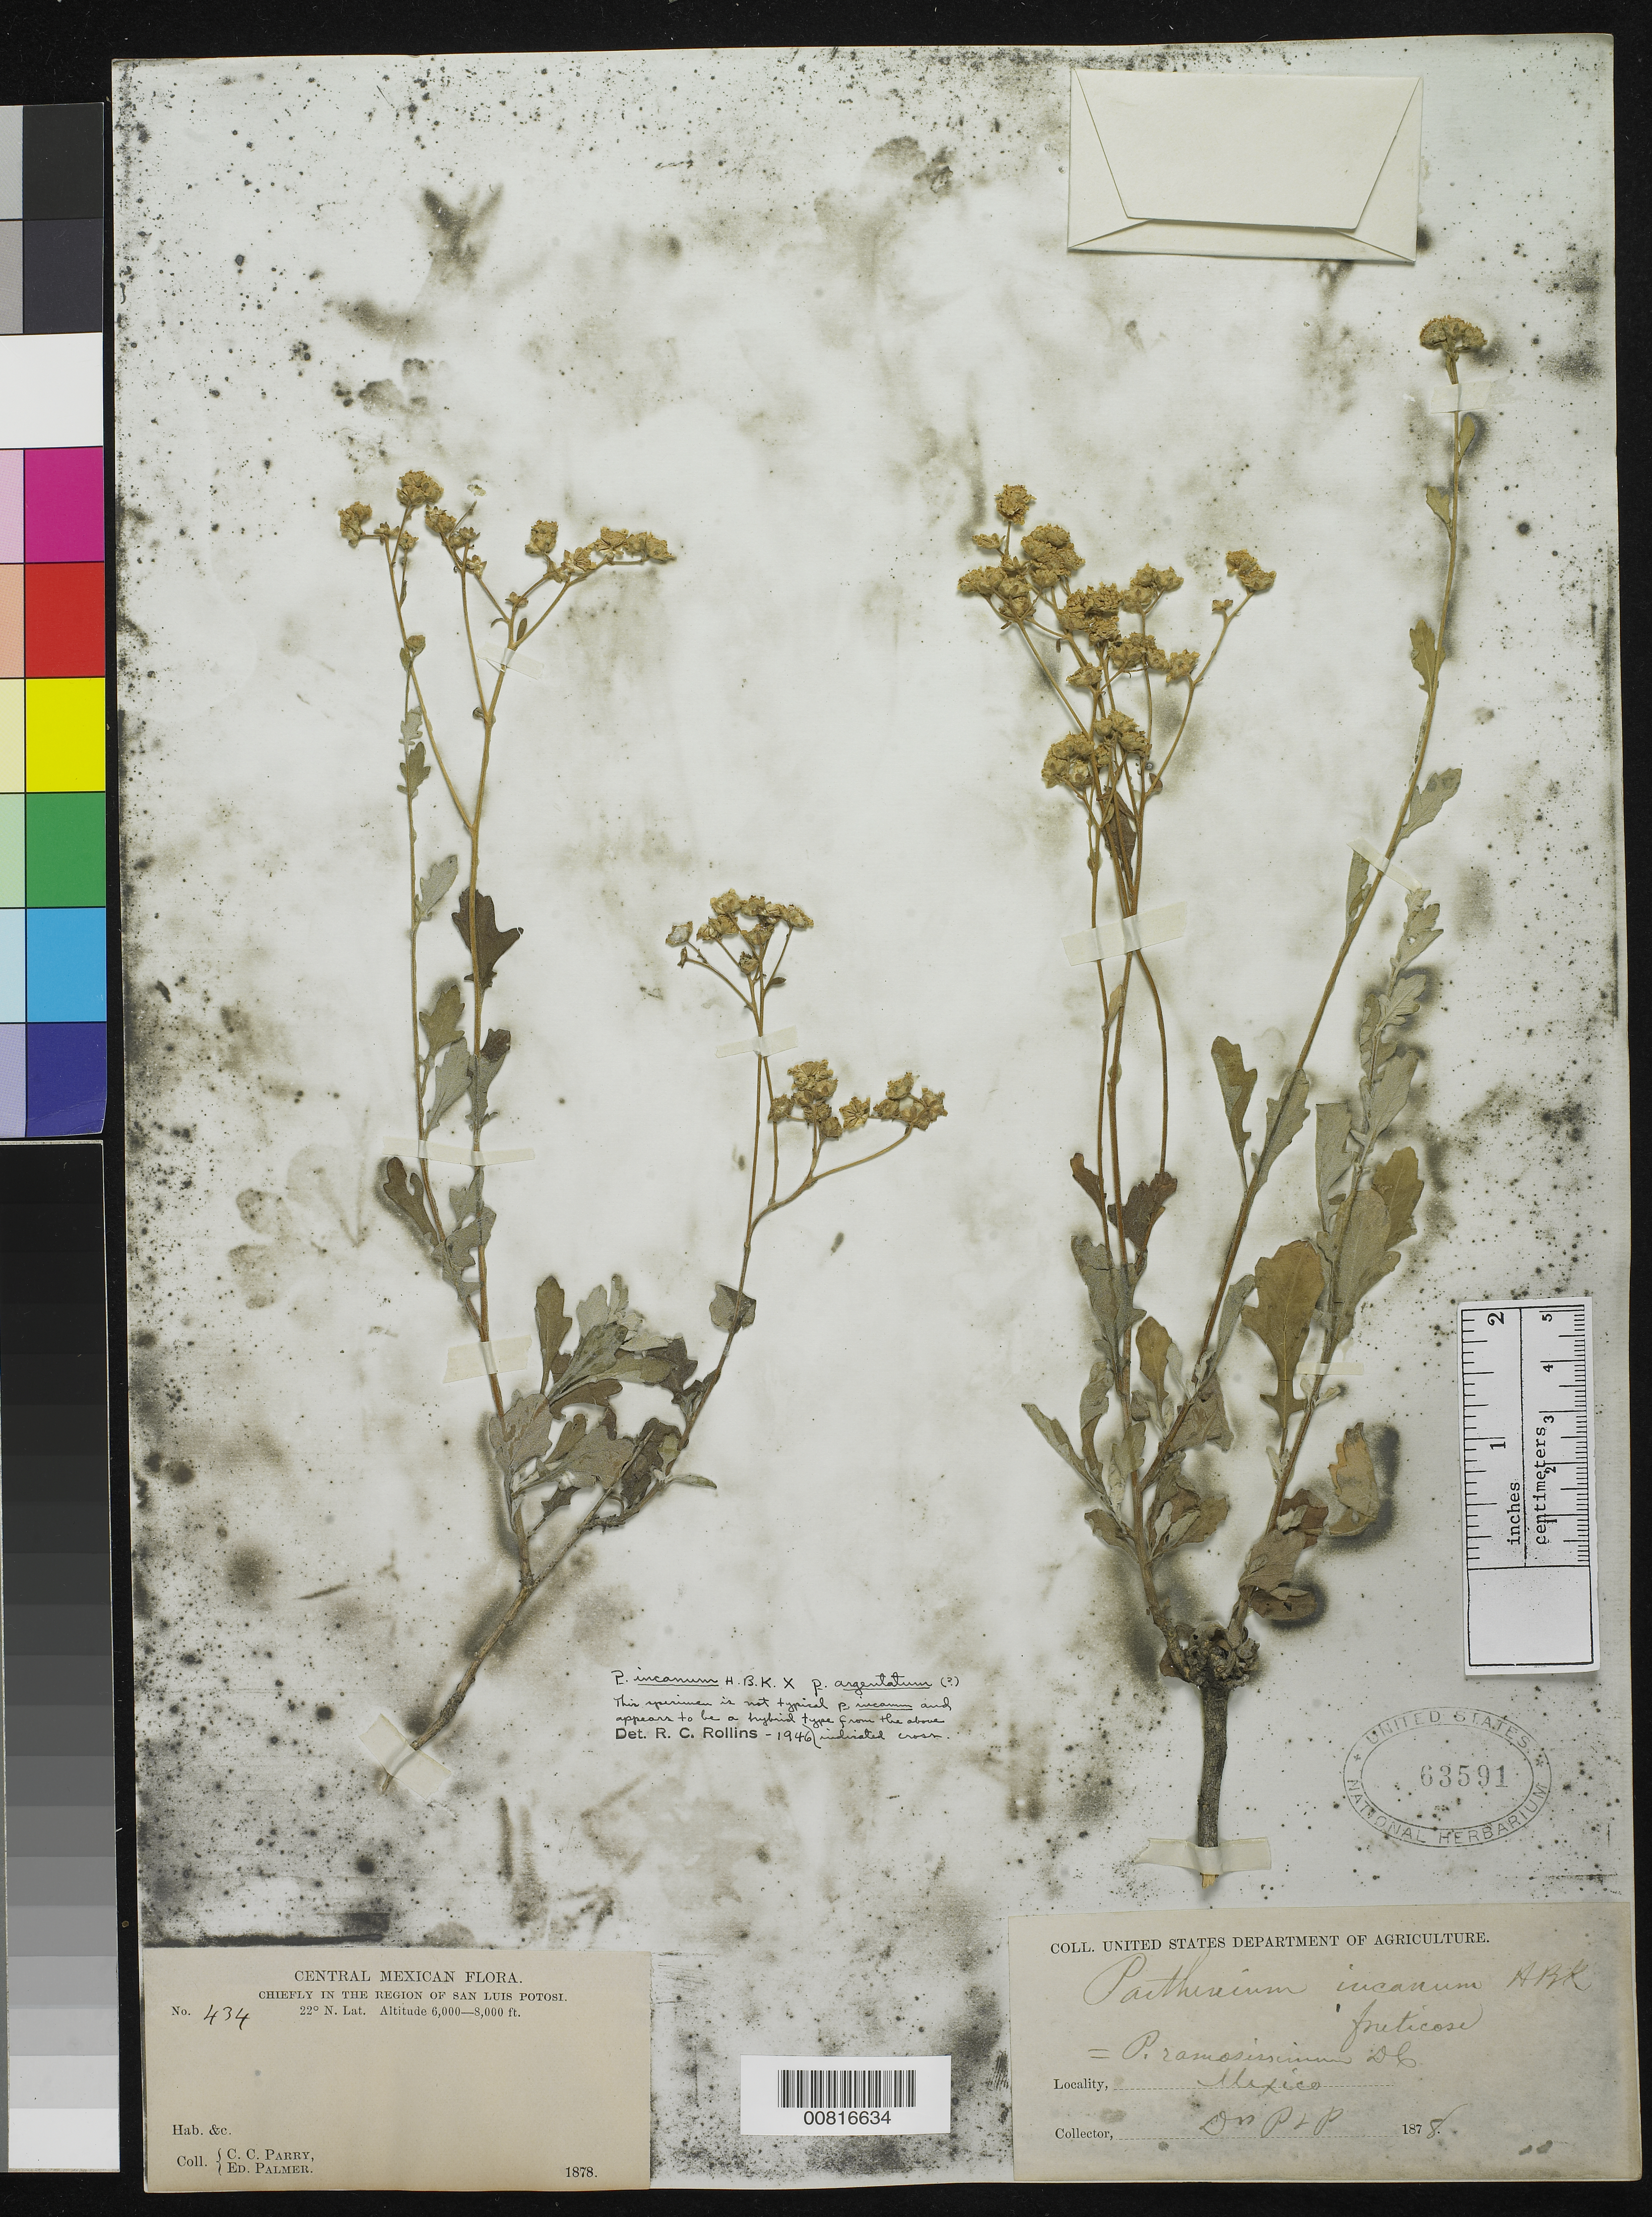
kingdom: Plantae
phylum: Tracheophyta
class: Magnoliopsida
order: Asterales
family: Asteraceae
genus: Parthenium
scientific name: Parthenium incanum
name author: Kunth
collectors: C. C. Parry & E. Palmer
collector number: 434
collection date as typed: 1878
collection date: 1878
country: Mexico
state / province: San Luis Potosí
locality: Chiefly in the region of San Luis Potosí.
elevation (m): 1829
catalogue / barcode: US 63591